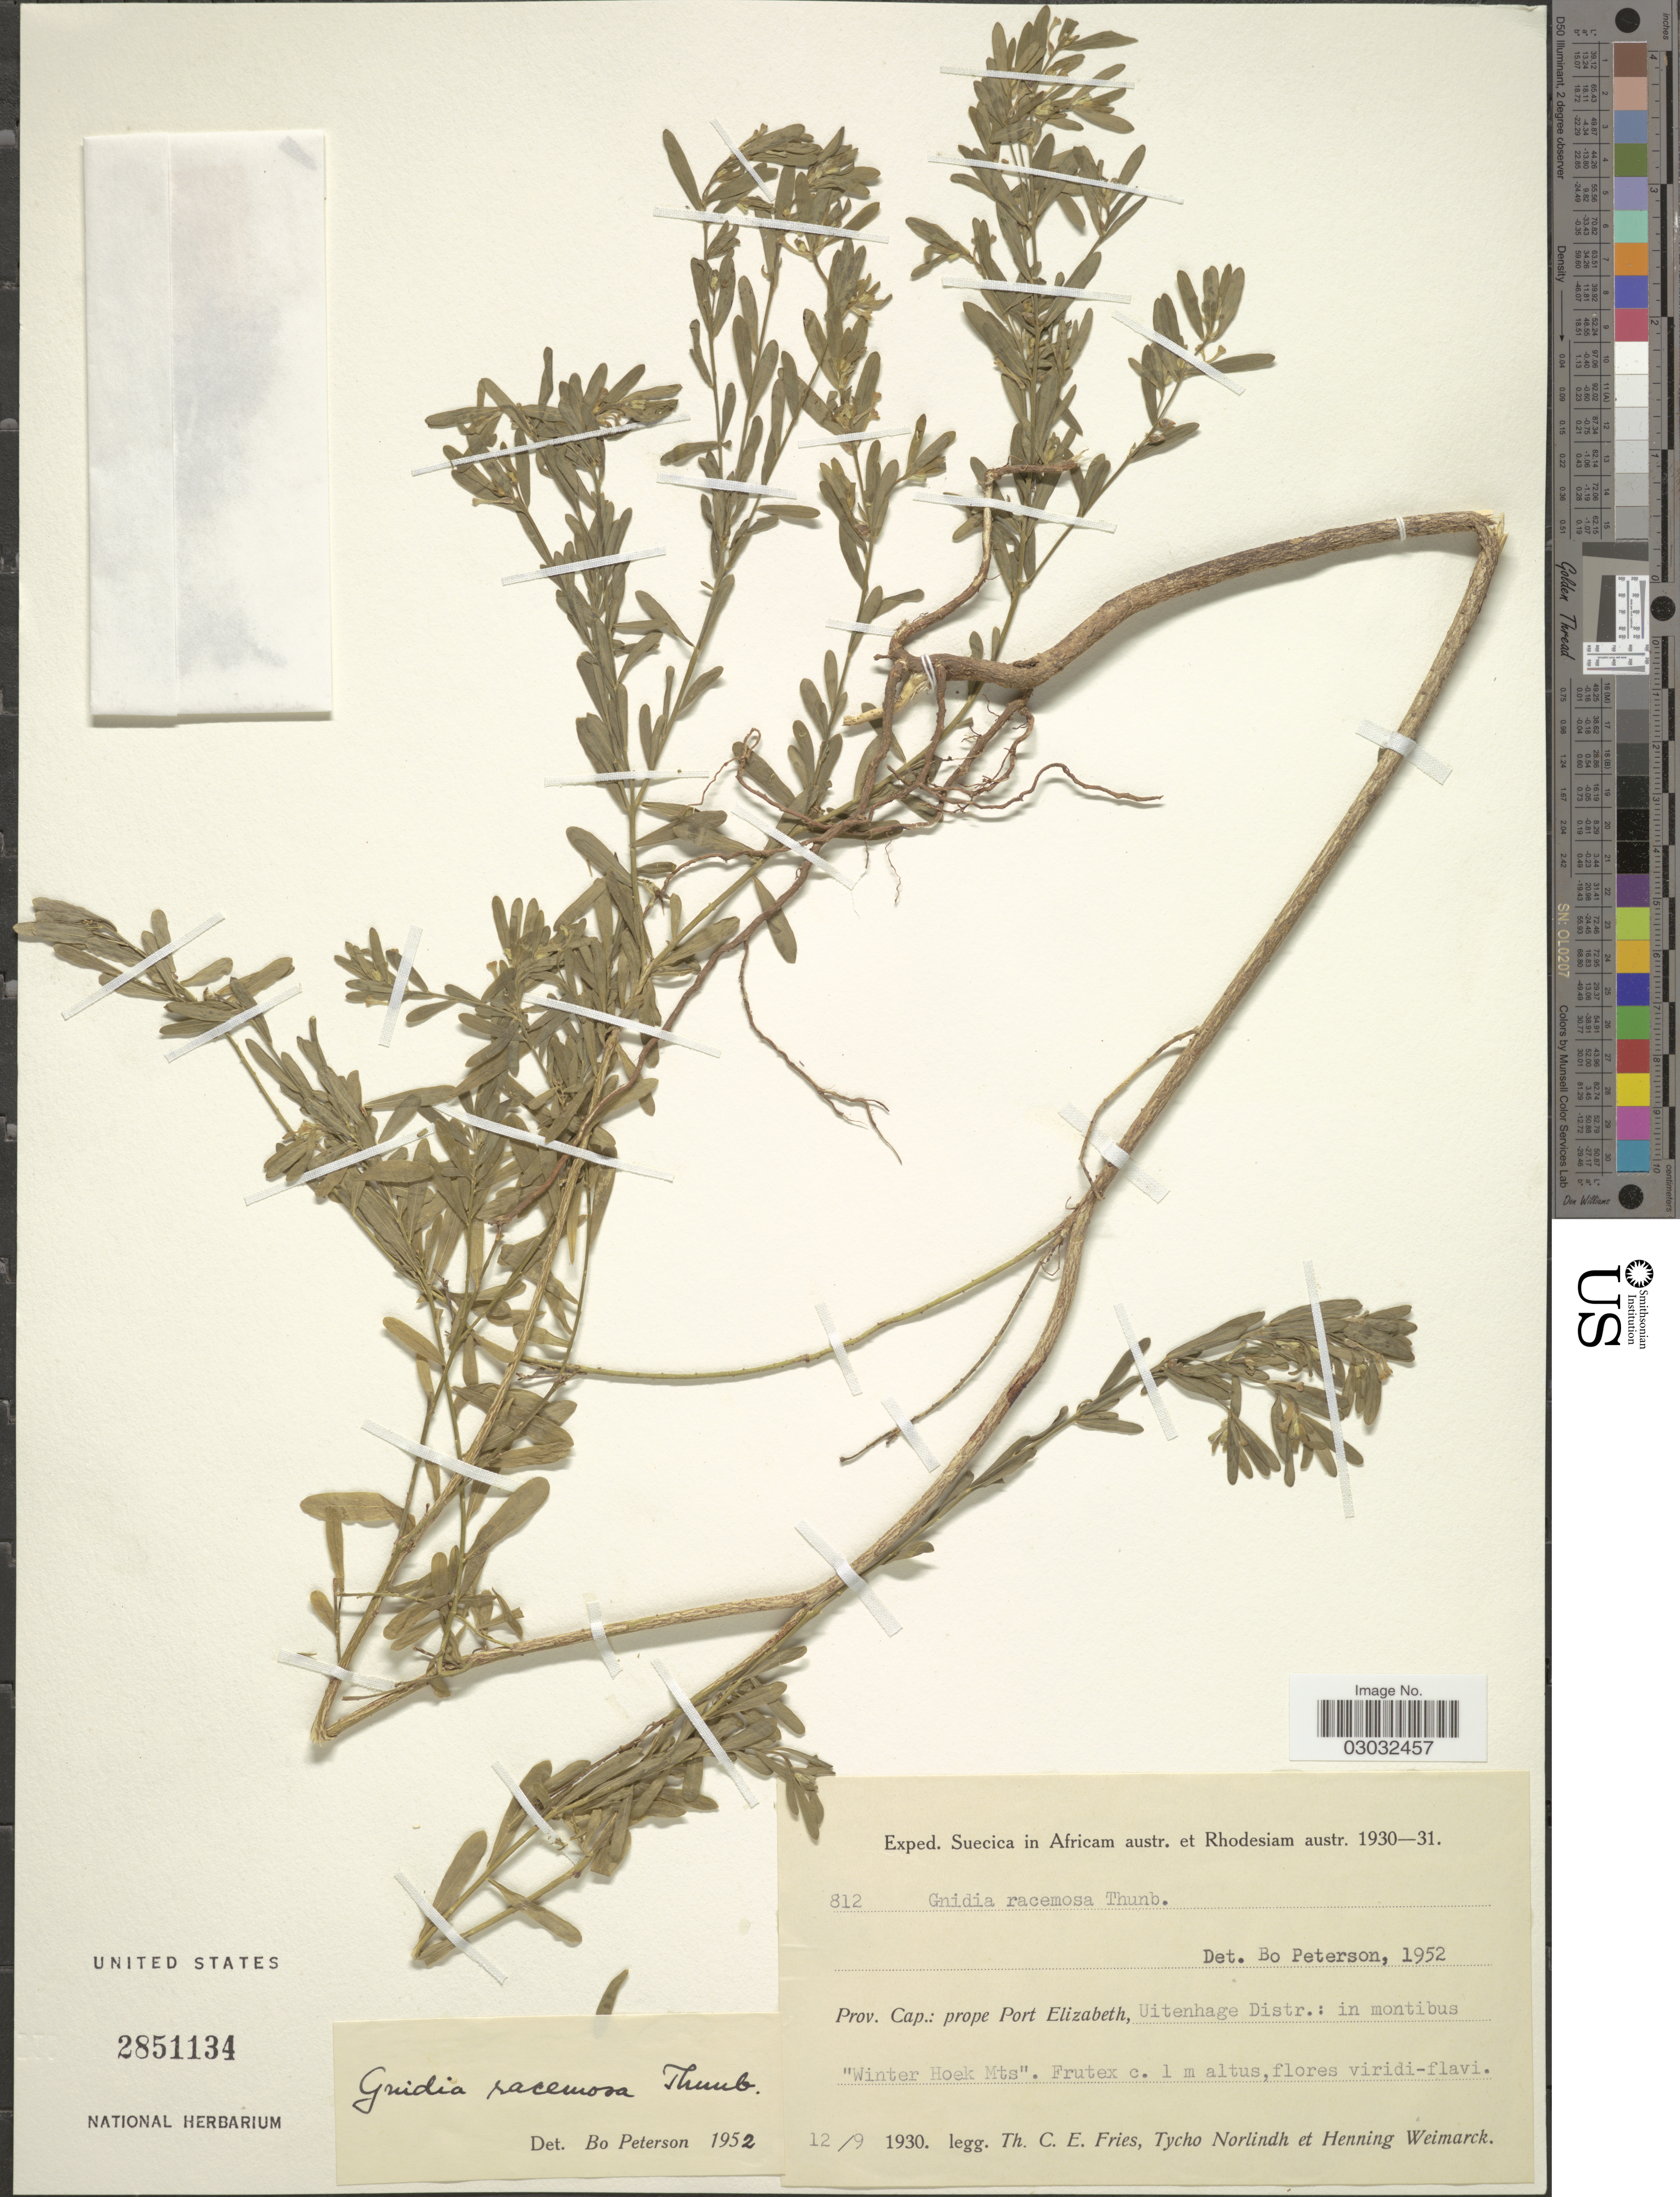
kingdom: Plantae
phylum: Tracheophyta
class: Magnoliopsida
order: Malvales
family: Thymelaeaceae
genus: Gnidia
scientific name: Gnidia racemosa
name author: Thunb.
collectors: T. C. E. Fries, N. T. Norlindh & H. Weimarck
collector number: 812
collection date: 1930-09-12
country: South Africa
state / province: Eastern Cape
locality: Prov. Cap.: Port Elizabeth, Uitenhage Distr.: in montibus "Winter Hoek Mts".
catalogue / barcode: US 2851134